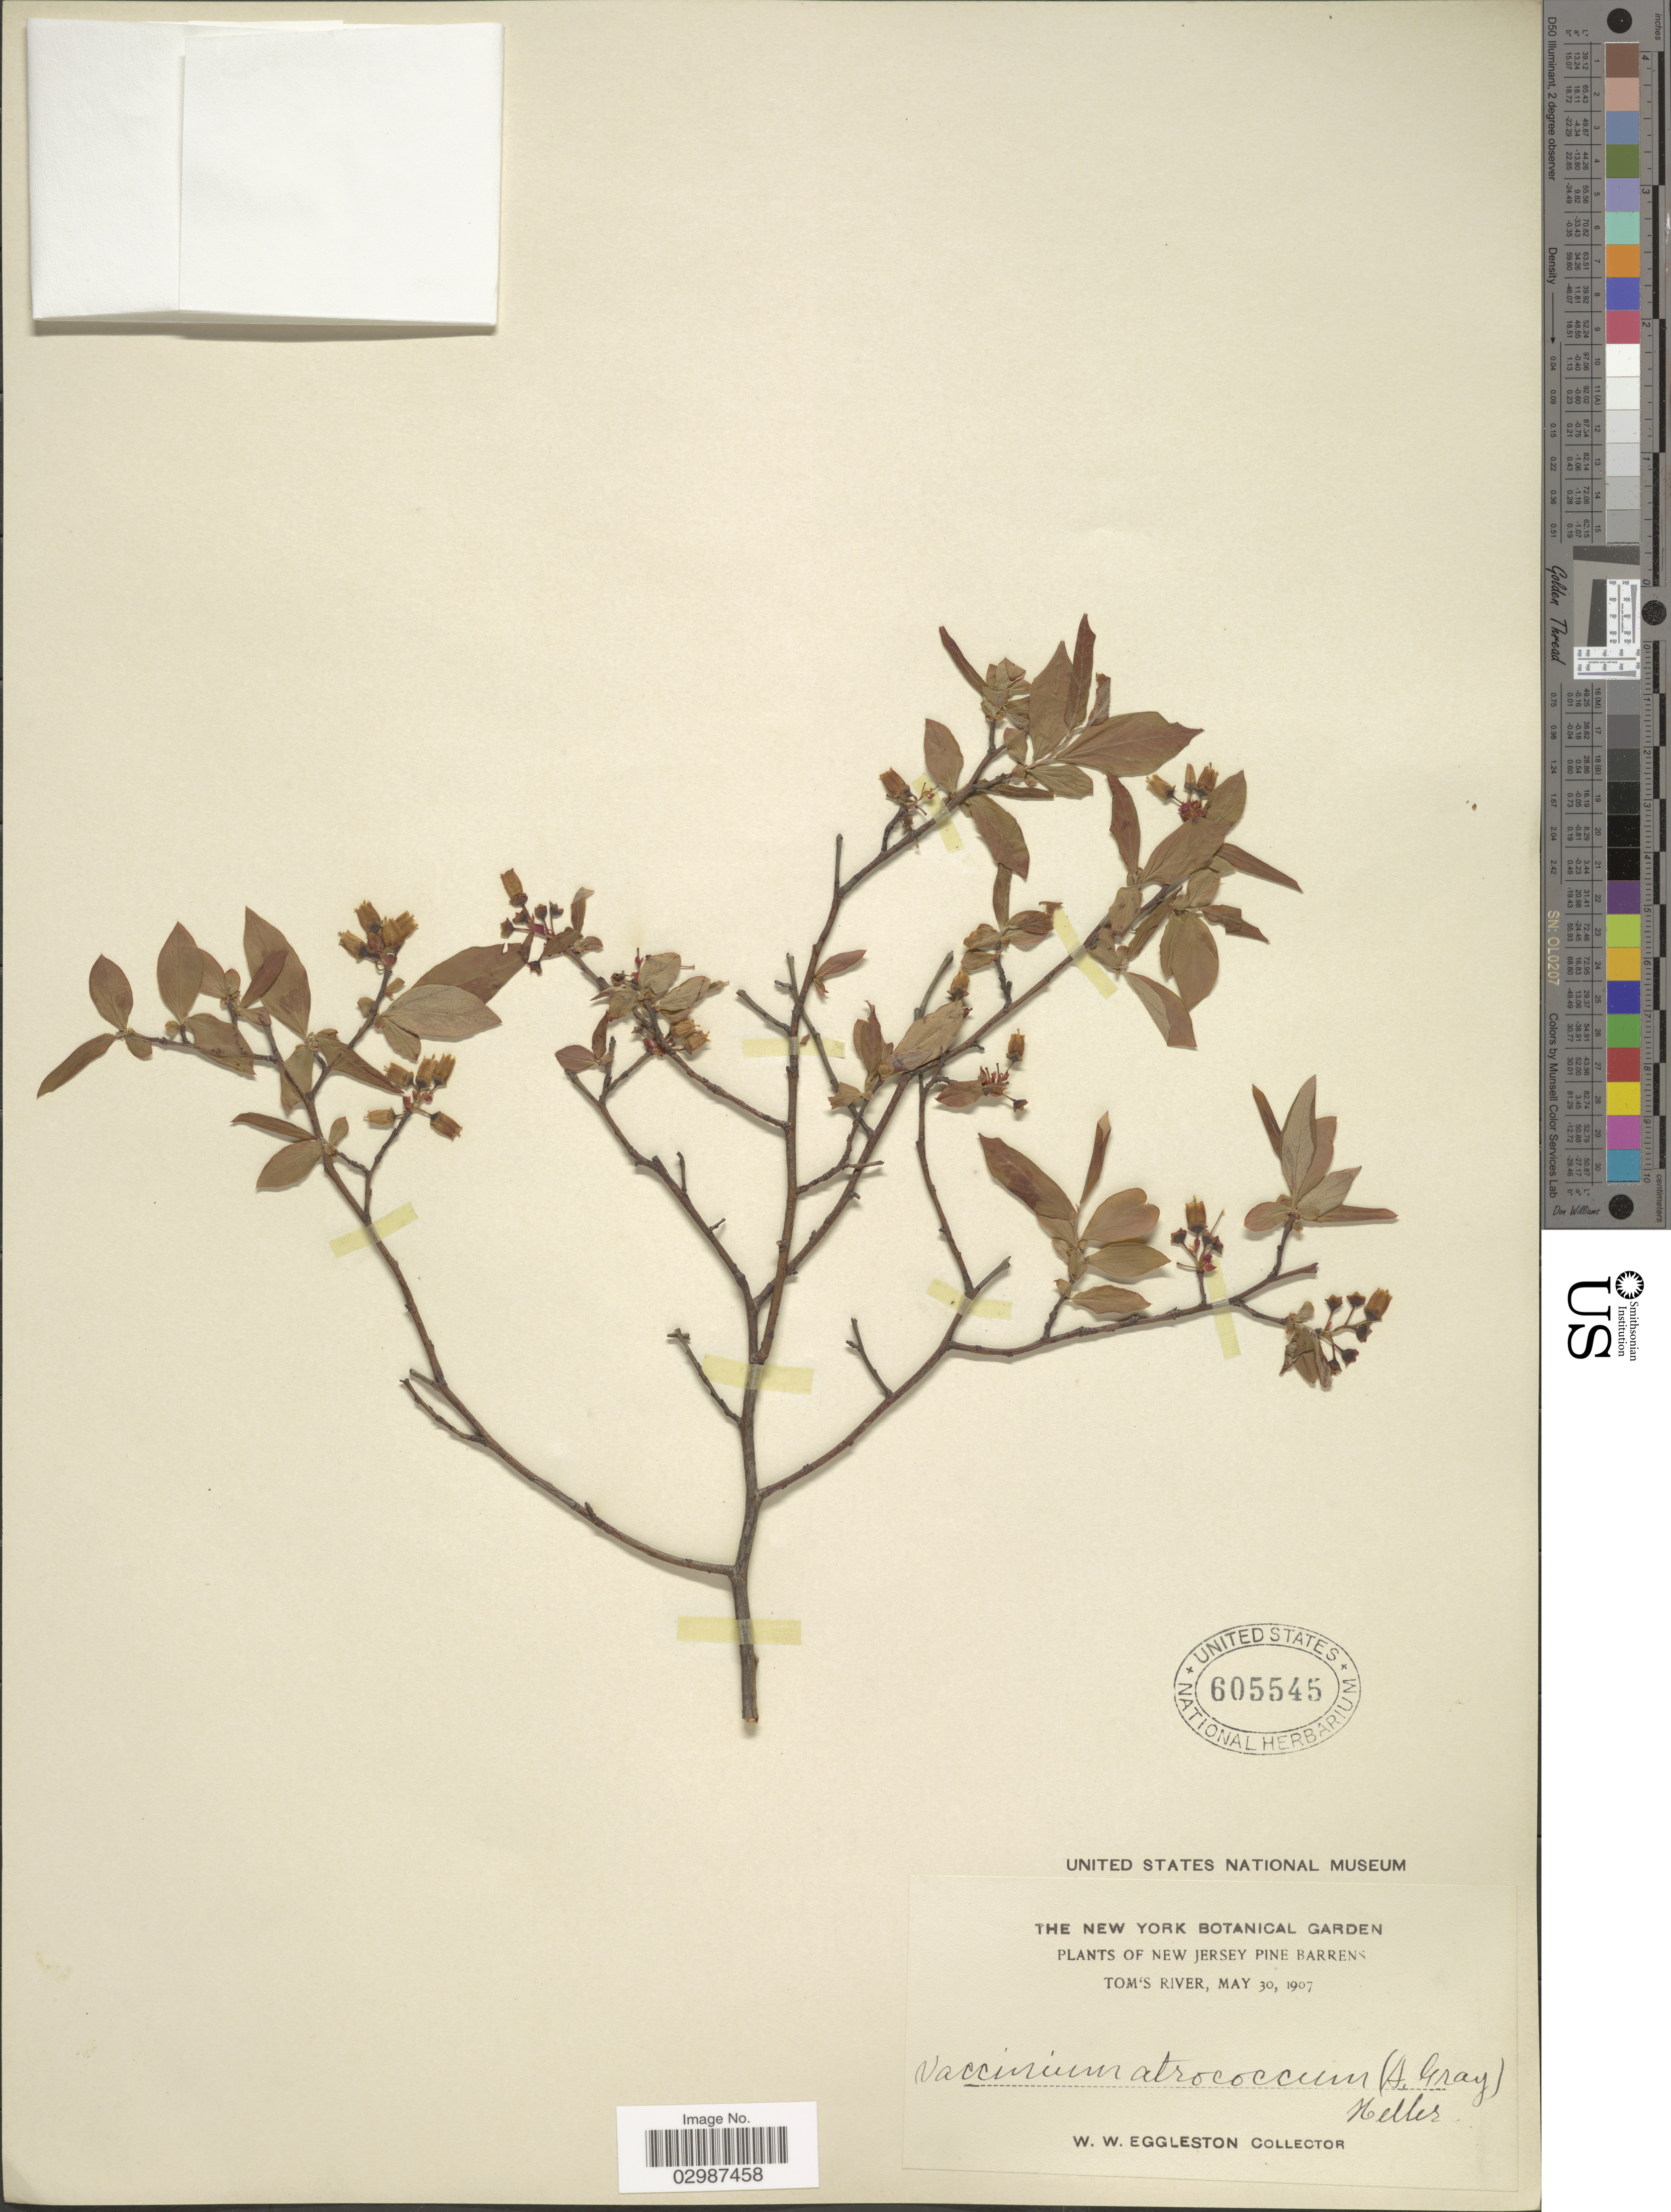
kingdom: Plantae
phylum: Tracheophyta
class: Magnoliopsida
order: Ericales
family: Ericaceae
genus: Vaccinium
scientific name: Vaccinium atrococcum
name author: (A. Gray) A. Heller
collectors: W. W. Eggleston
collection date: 1907-05-30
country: United States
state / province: New Jersey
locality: Pine Barrens. Tom's River.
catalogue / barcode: US 605545